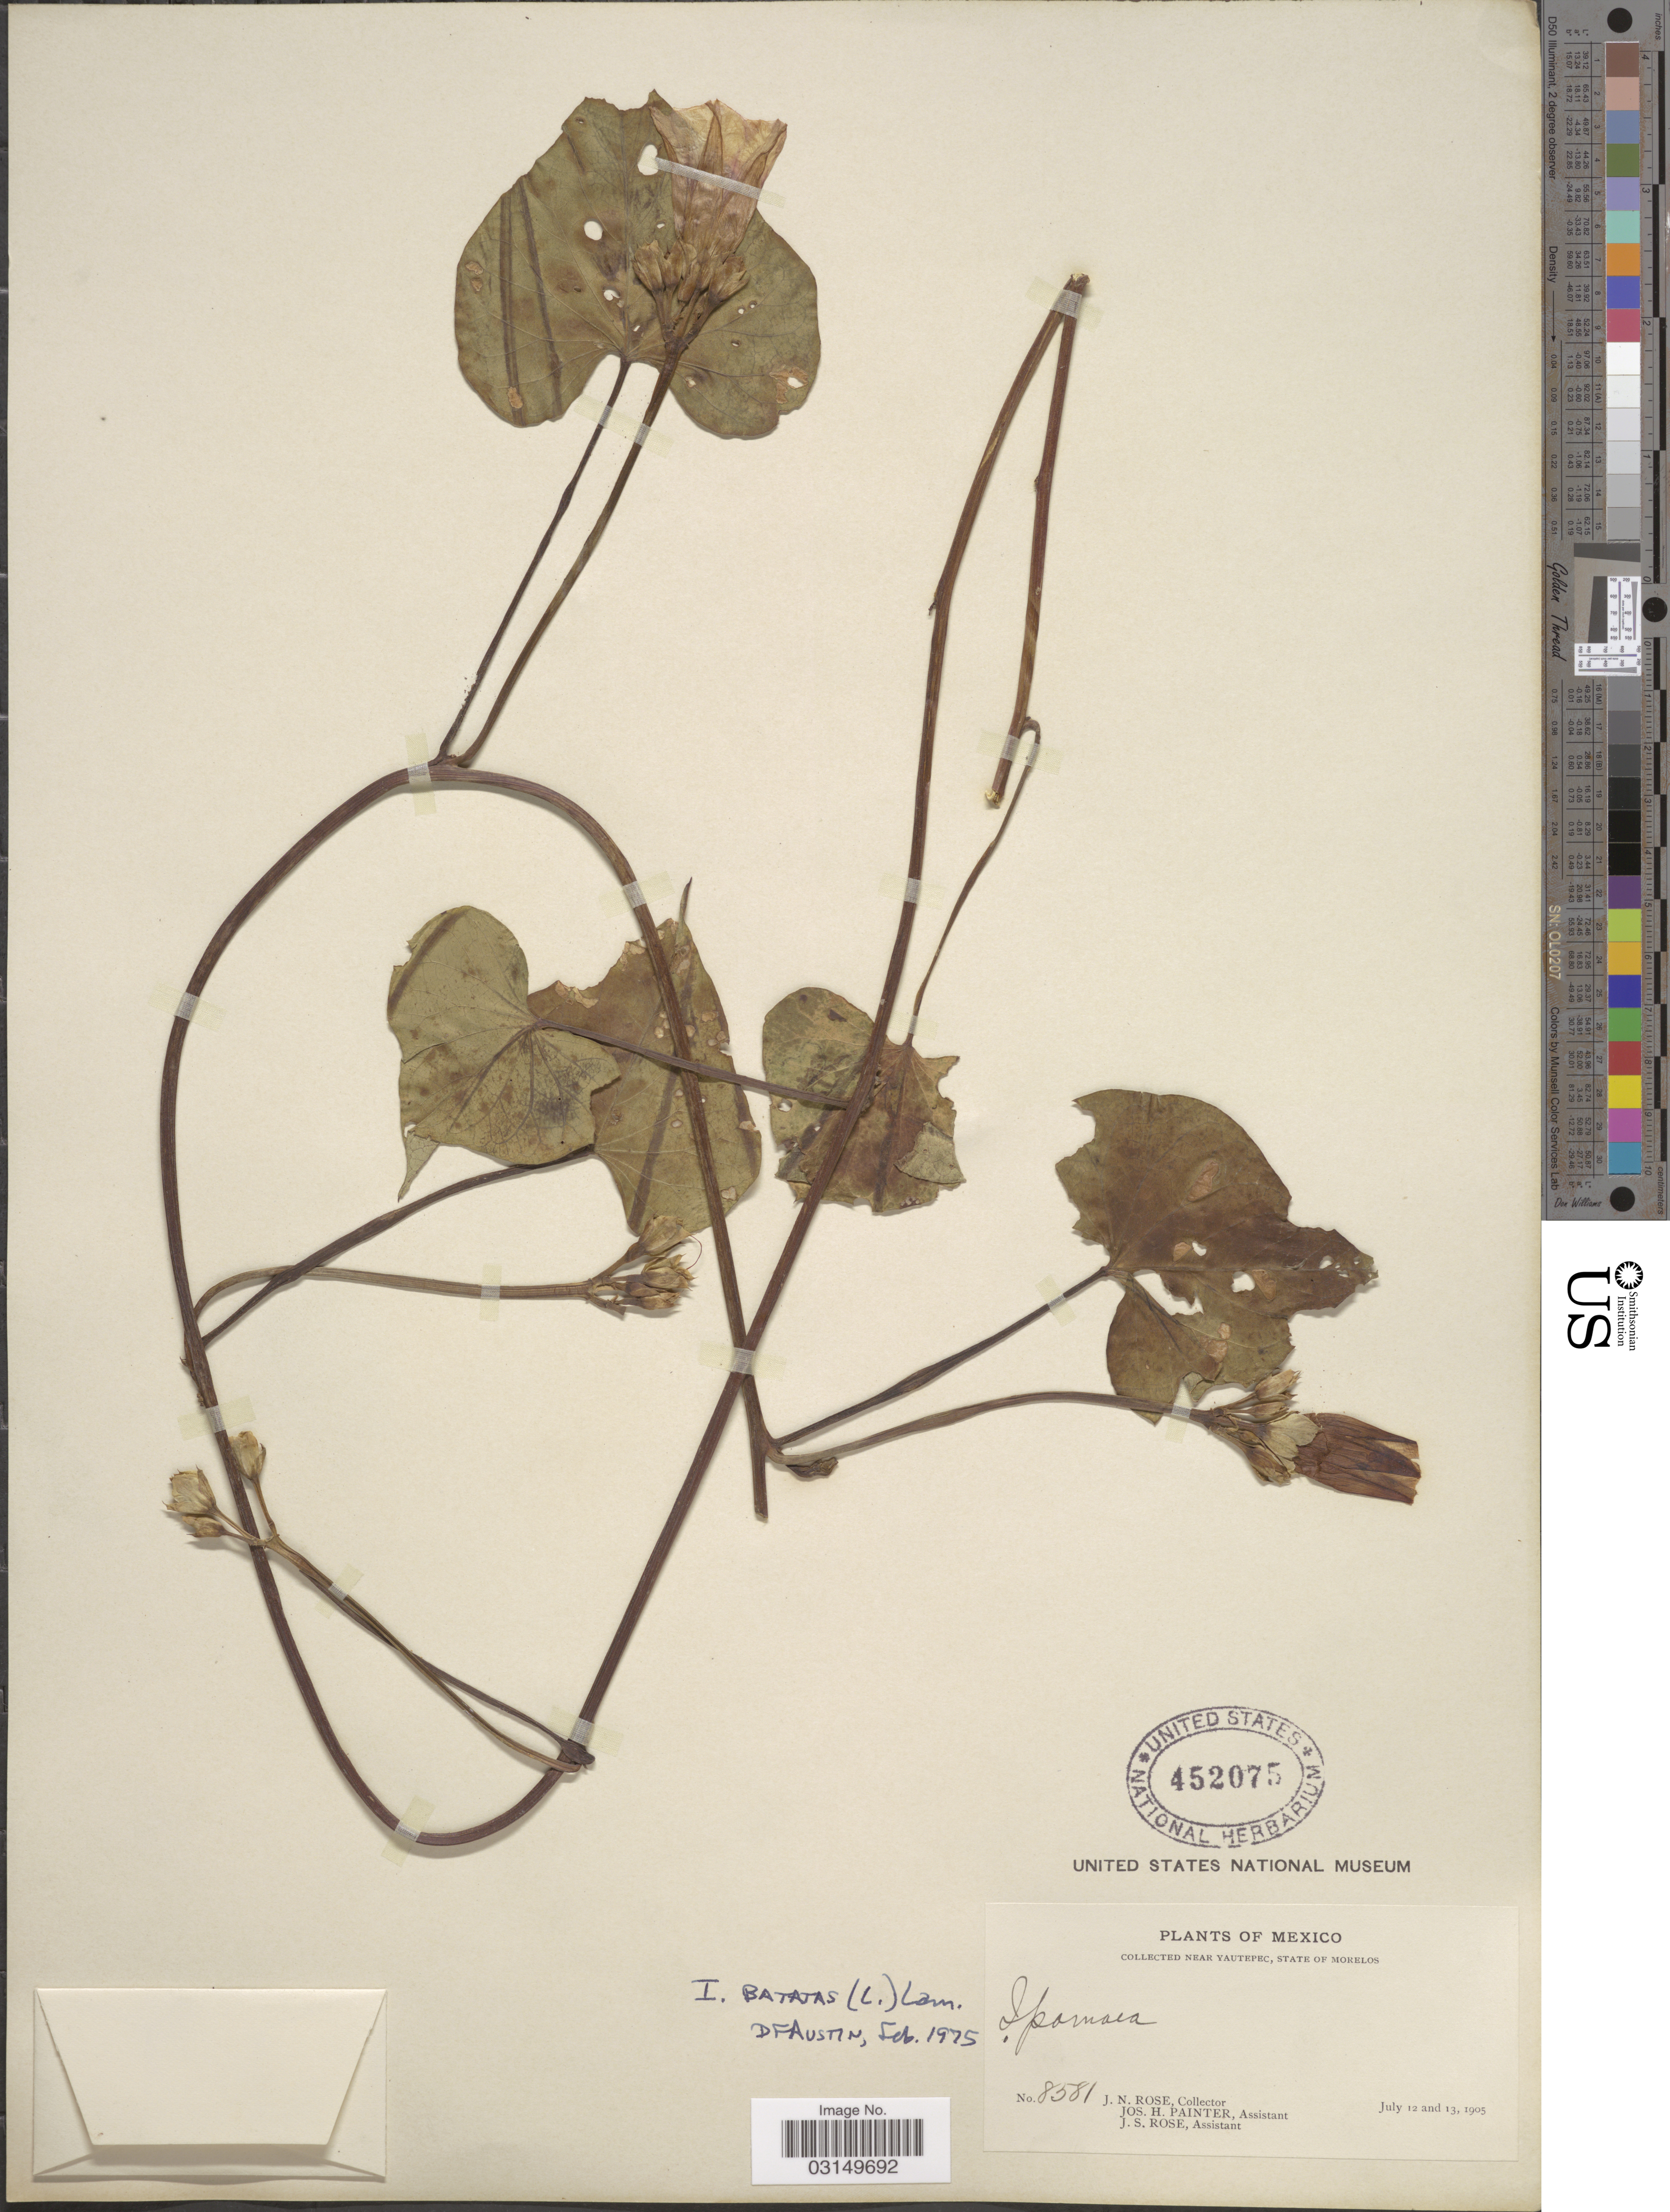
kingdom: Plantae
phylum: Tracheophyta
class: Magnoliopsida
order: Solanales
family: Convolvulaceae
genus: Ipomoea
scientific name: Ipomoea batatas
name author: (L.) Lam.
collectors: J. N. Rose, J. H. Painter & J. S. Rose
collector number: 8581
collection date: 1905-07-12/1905-07-13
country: Mexico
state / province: Morelos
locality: Near Yautepec.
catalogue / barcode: US 452075